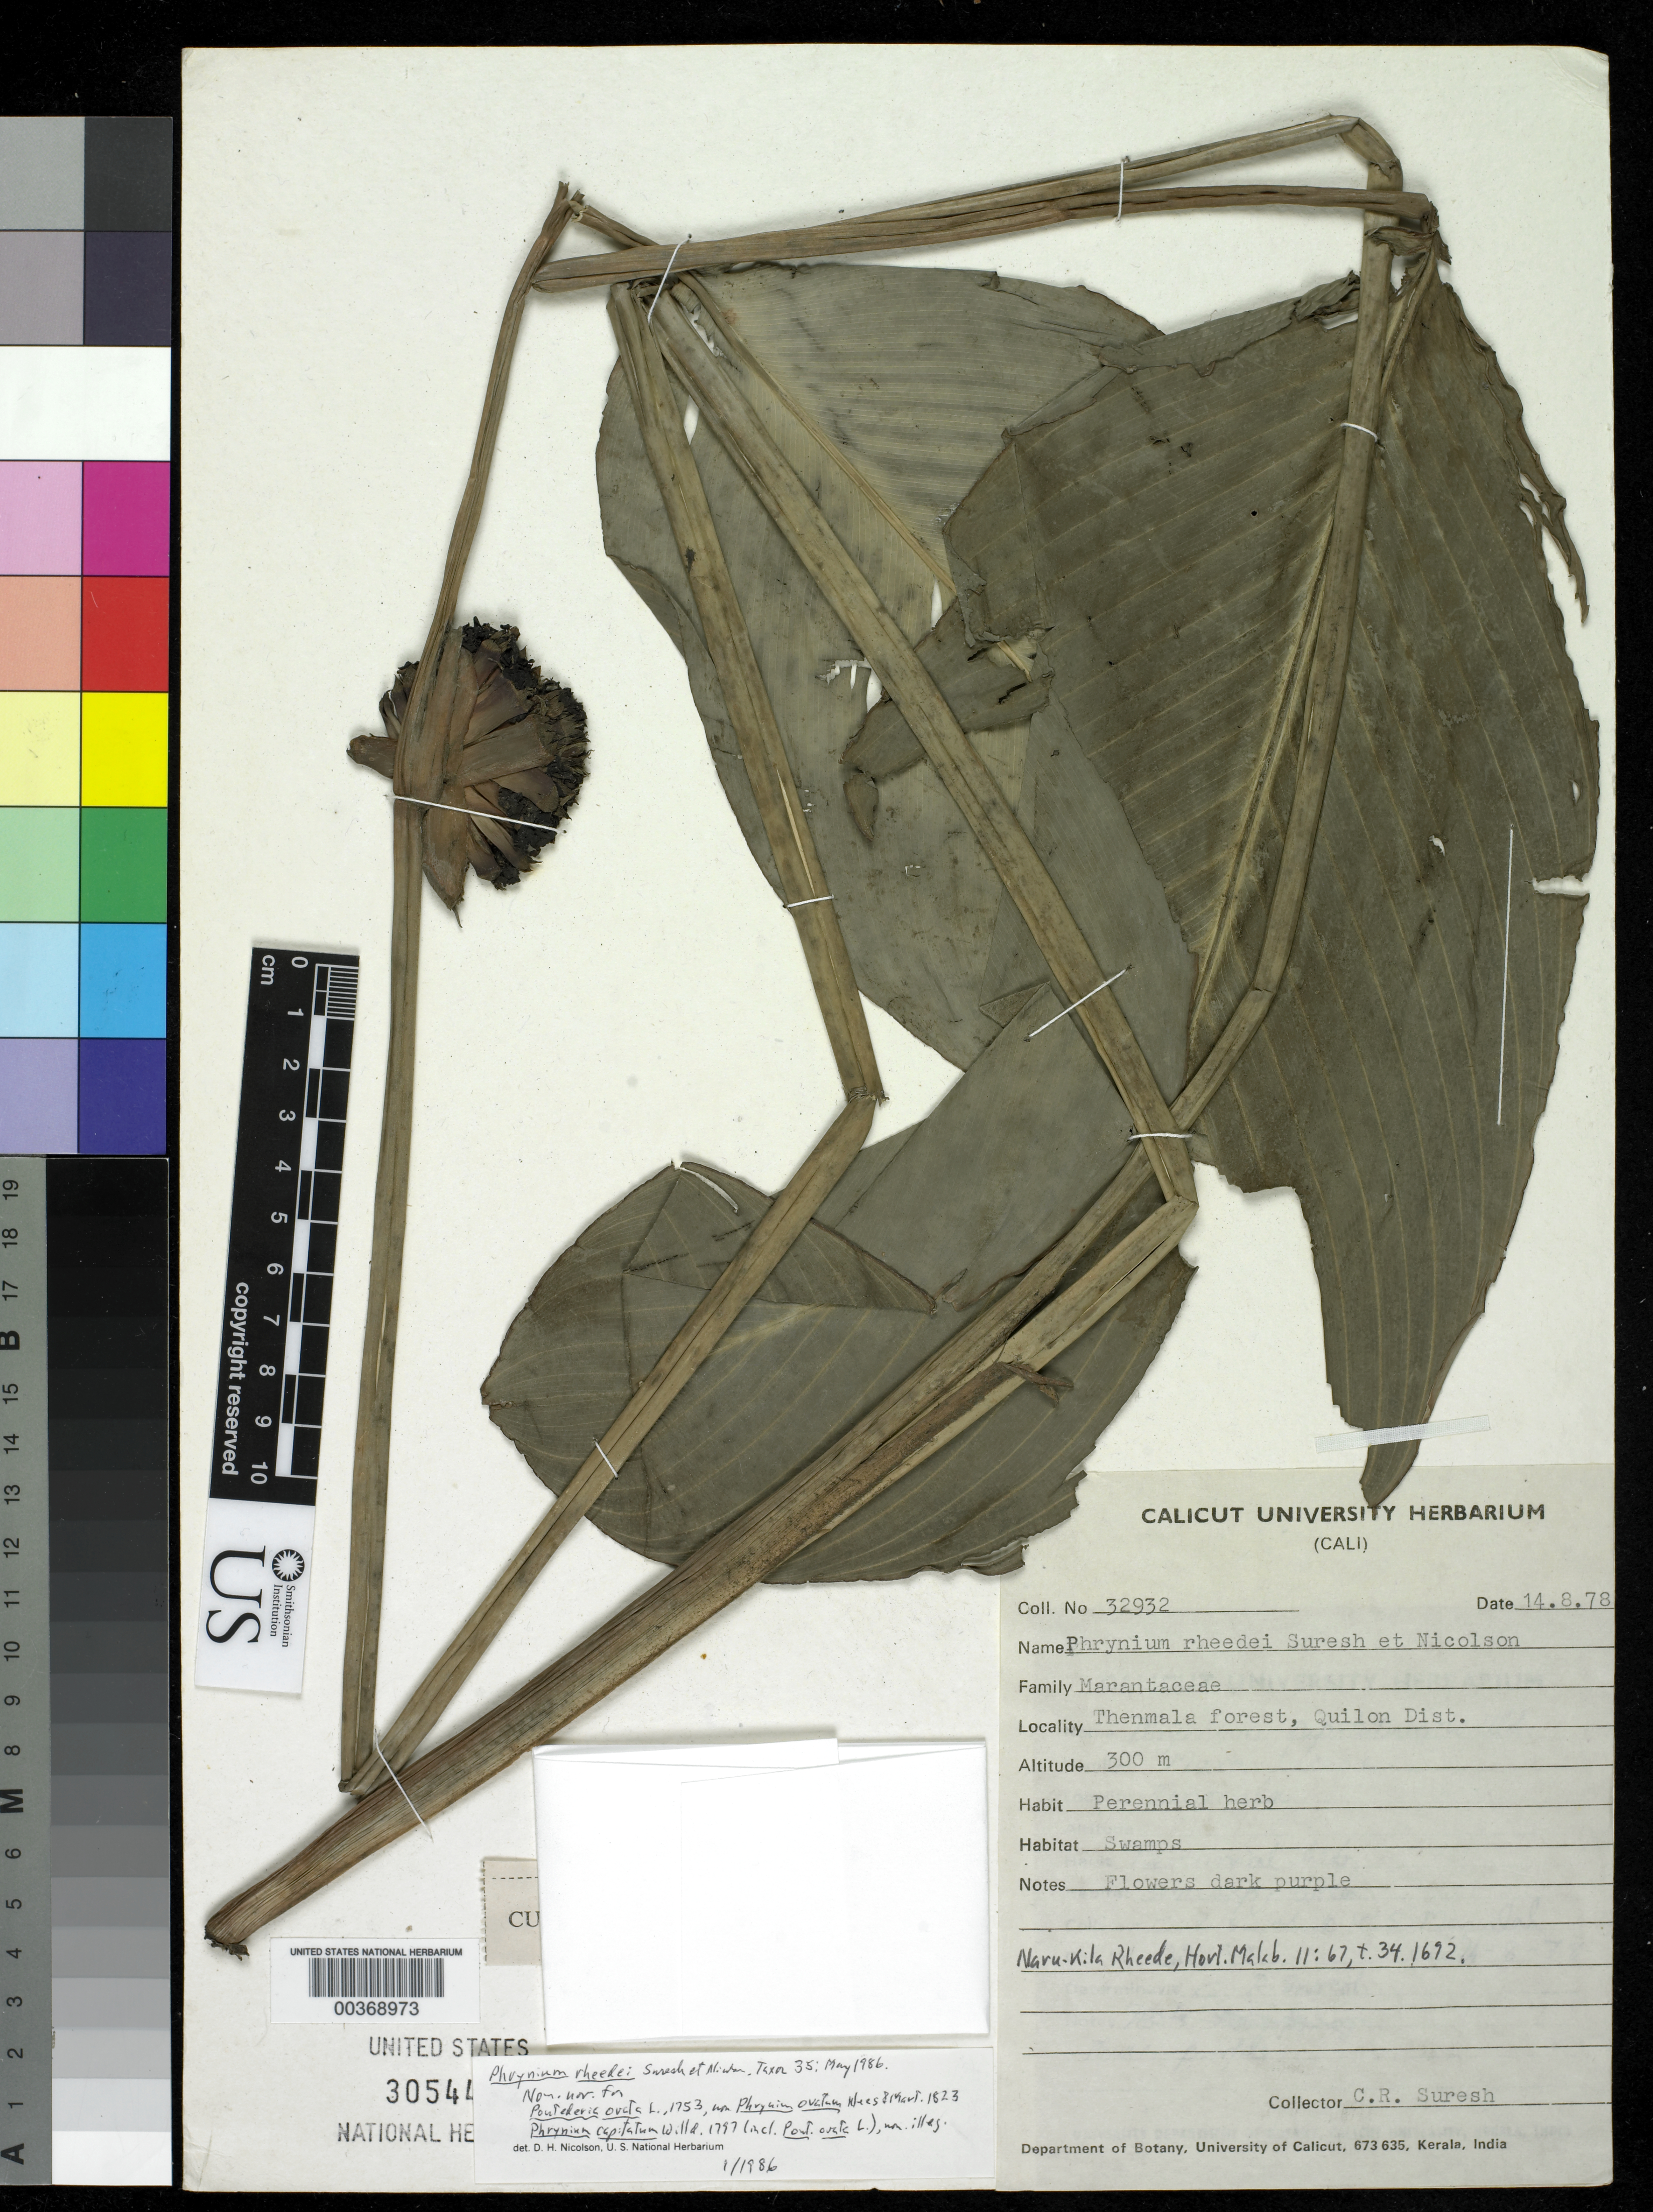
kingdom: Plantae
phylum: Tracheophyta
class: Liliopsida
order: Zingiberales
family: Marantaceae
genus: Phrynium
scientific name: Phrynium rheedei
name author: Suresh & Nicolson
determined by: Nicolson, Dan H.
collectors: C. Suresh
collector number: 32932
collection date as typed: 14 Aug 1978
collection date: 1978-08-14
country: India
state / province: Kerala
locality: Thenmala forest, quilon dist.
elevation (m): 300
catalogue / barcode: US 3054482